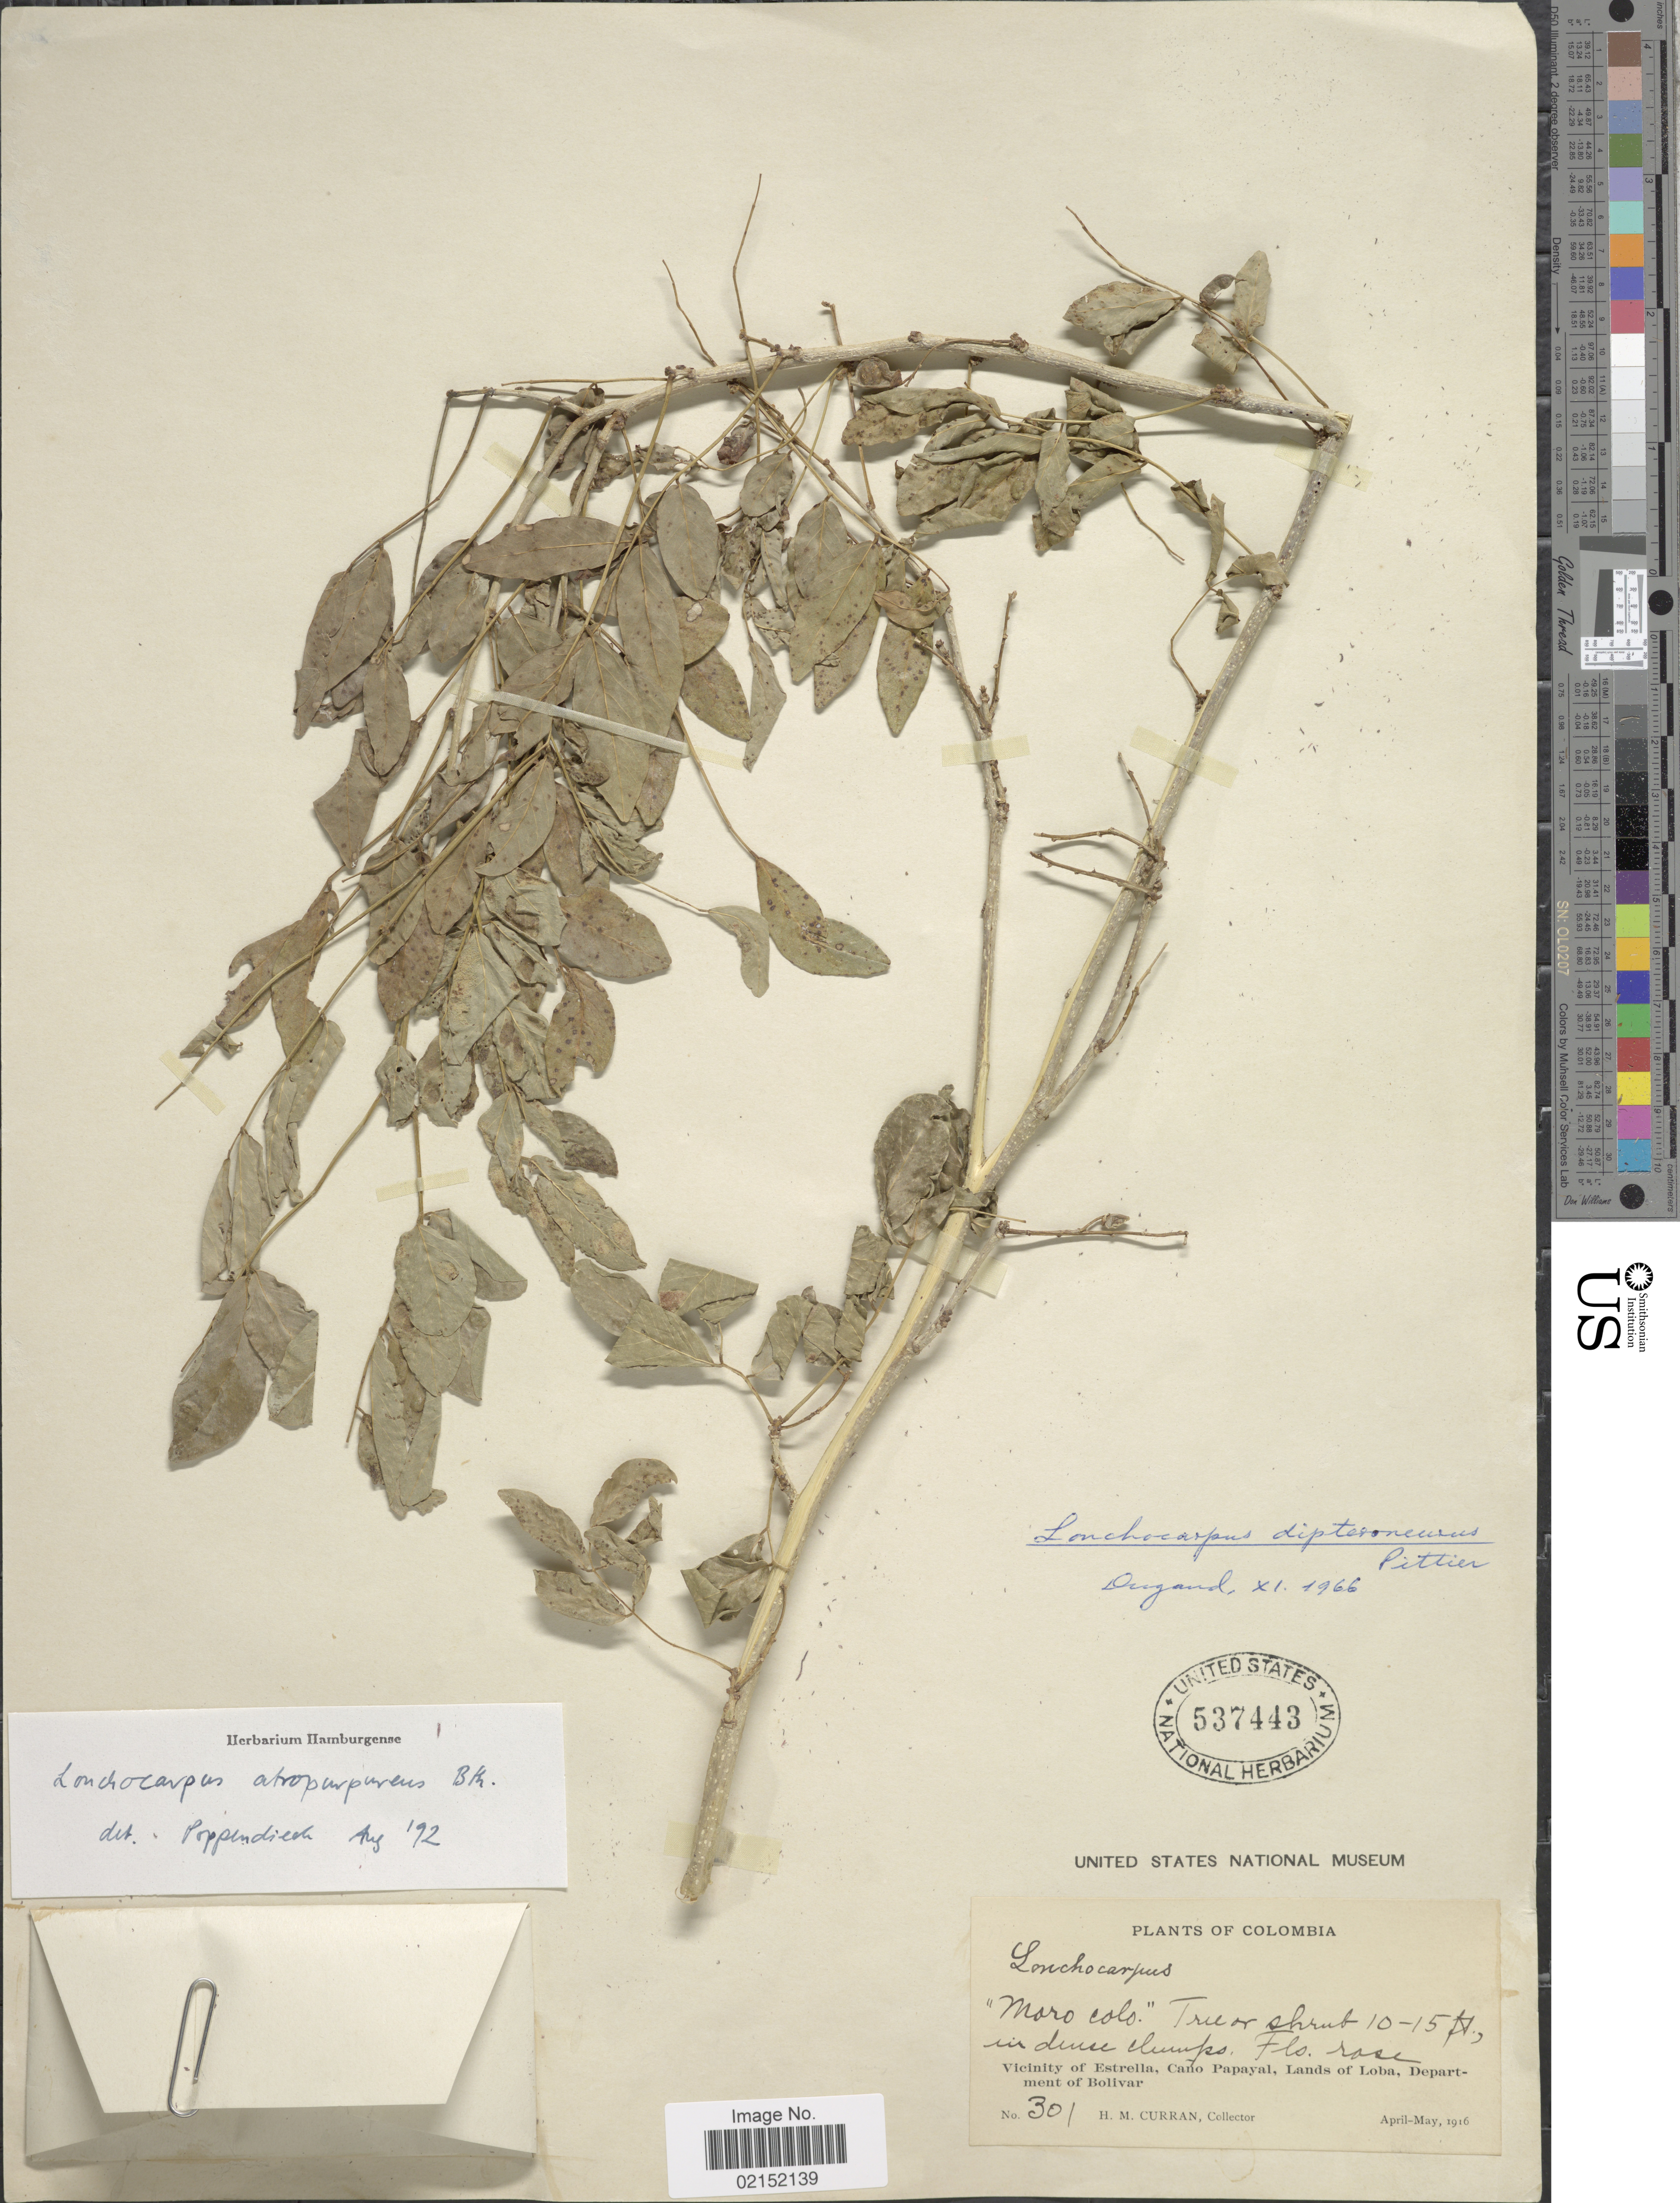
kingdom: Plantae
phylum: Tracheophyta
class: Magnoliopsida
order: Fabales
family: Fabaceae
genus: Lonchocarpus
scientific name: Lonchocarpus atropurpureus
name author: Benth.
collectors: H. M. Curran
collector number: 301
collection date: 1916-04/1916-05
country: Colombia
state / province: Bolívar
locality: Colombia. Vicinity of Estrella, Cano Papayal, Lands of Loba, Department of Bolivar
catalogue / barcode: US 537443